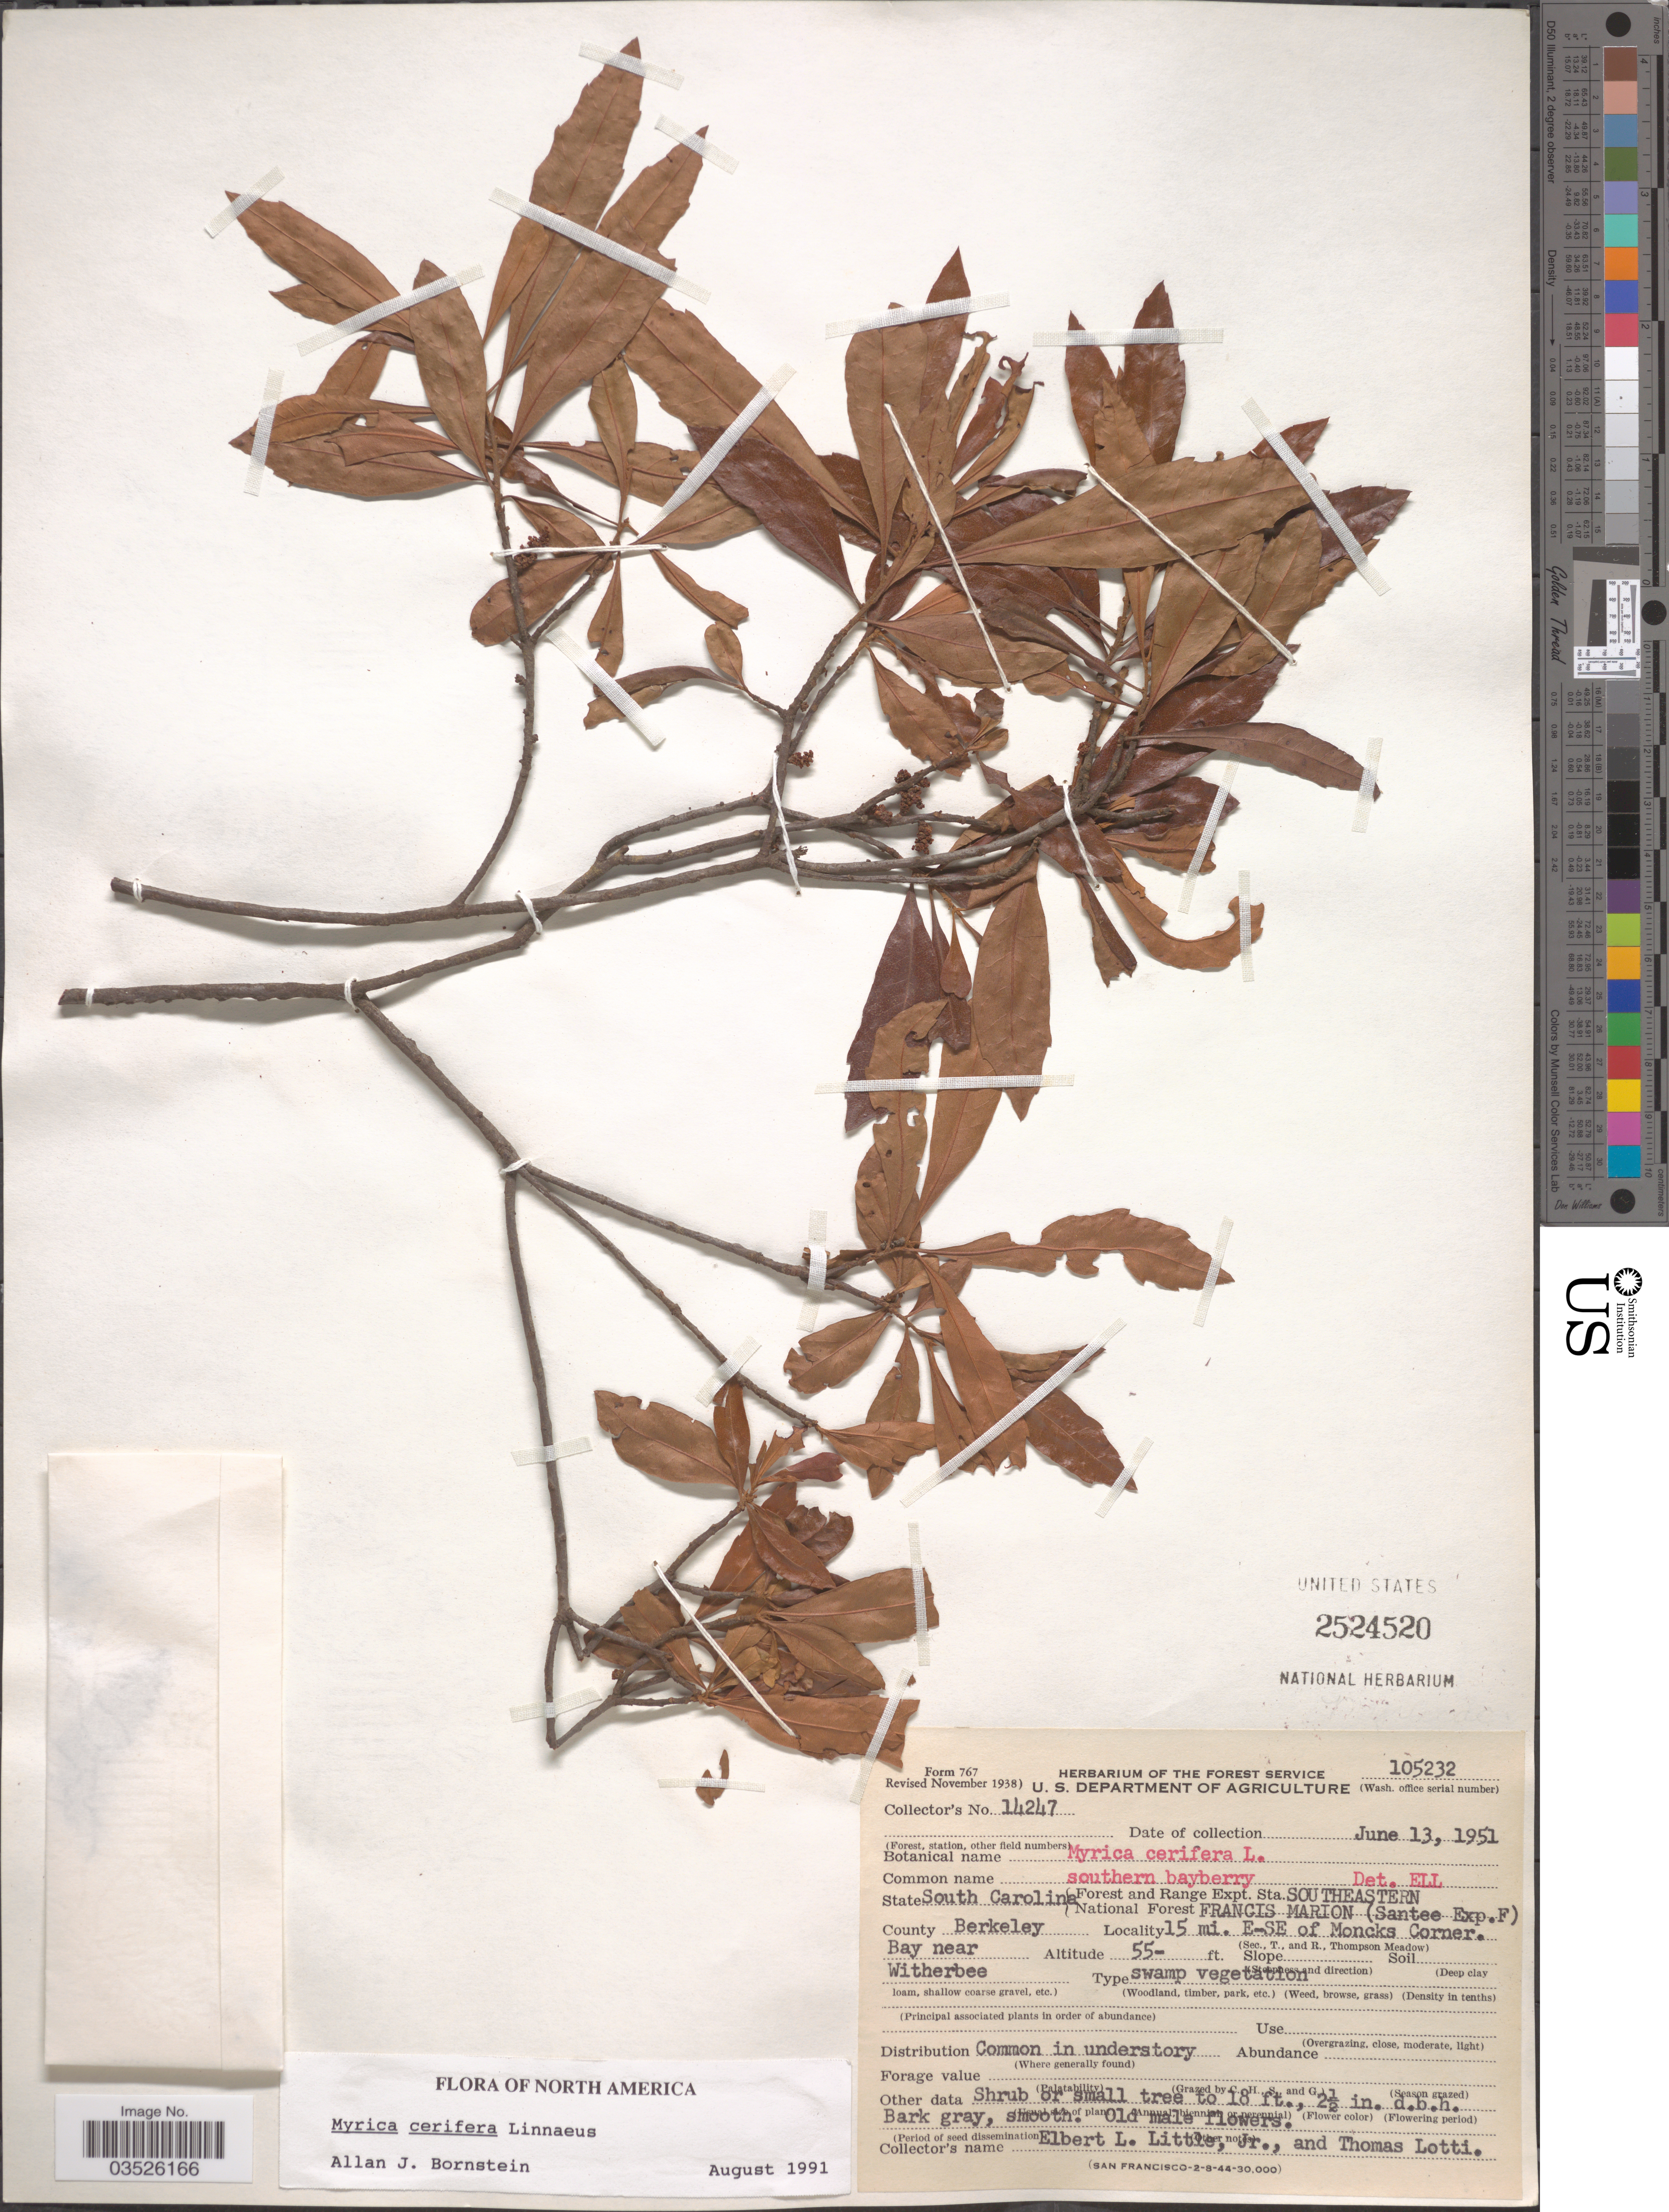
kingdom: Plantae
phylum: Tracheophyta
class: Magnoliopsida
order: Fagales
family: Myricaceae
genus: Morella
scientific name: Morella cerifera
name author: (L.) Small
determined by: Strong, M. T., (US), Smithsonian Institution - National Museum of Natural History (UNITED STATES)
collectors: E. L. Little & T. Lotti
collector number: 14247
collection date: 1951-06-13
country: United States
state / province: South Carolina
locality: Forest and Range Expt. Sta. Southeastern, National Forest Francis Marion (Santee Exp. F), County Berkeley, 15 mi. E-SE of Moncks Corner. (Sec., T., and R., Thompson Meadow). Bay near Witherbee.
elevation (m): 17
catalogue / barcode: US 2524520